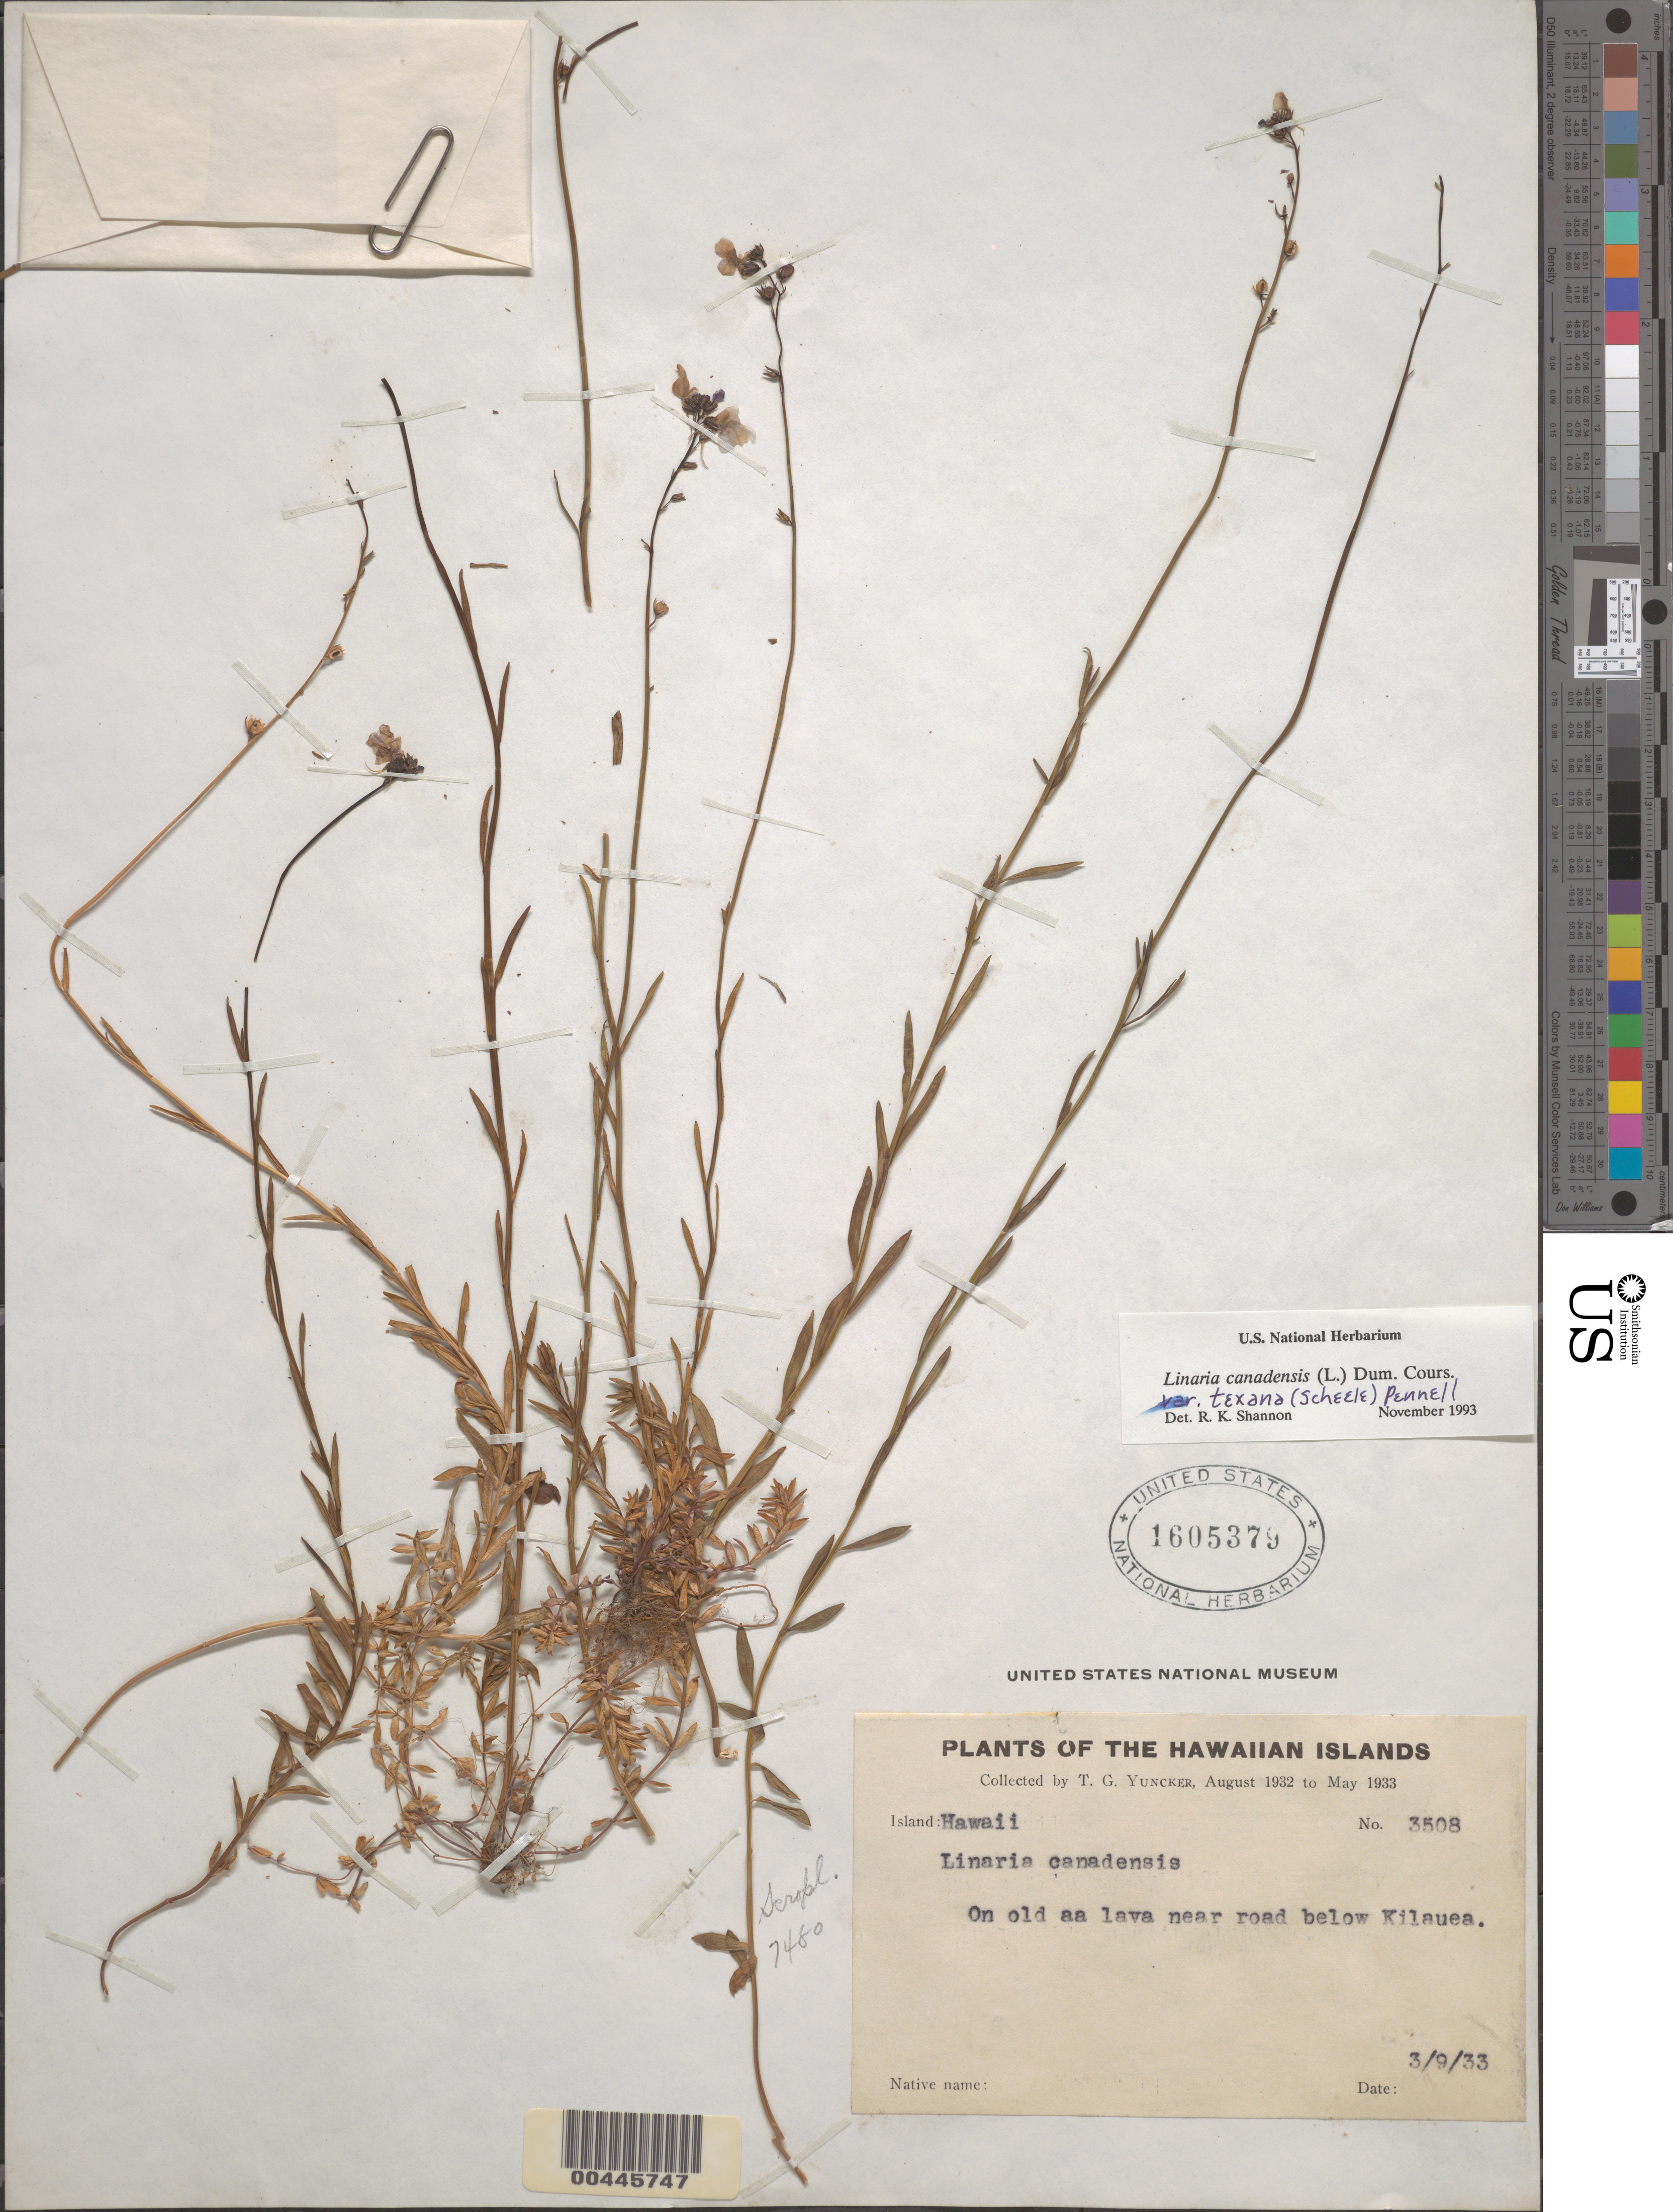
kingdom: Plantae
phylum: Tracheophyta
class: Magnoliopsida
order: Lamiales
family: Plantaginaceae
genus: Nuttallanthus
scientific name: Nuttallanthus texanus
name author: (Scheele) D.A. Sutton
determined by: Wagner, W. L., (BOT), Smithsonian Institution - National Museum of Natural History (UNITED STATES)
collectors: T. G. Yuncker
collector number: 3508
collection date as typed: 3 Sep 1933 to 9 Mar 1933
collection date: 1933-03-09/1933-09-03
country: United States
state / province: Hawaii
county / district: Hawaii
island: Hawaii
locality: Below Kilauea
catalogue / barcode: US 1605379